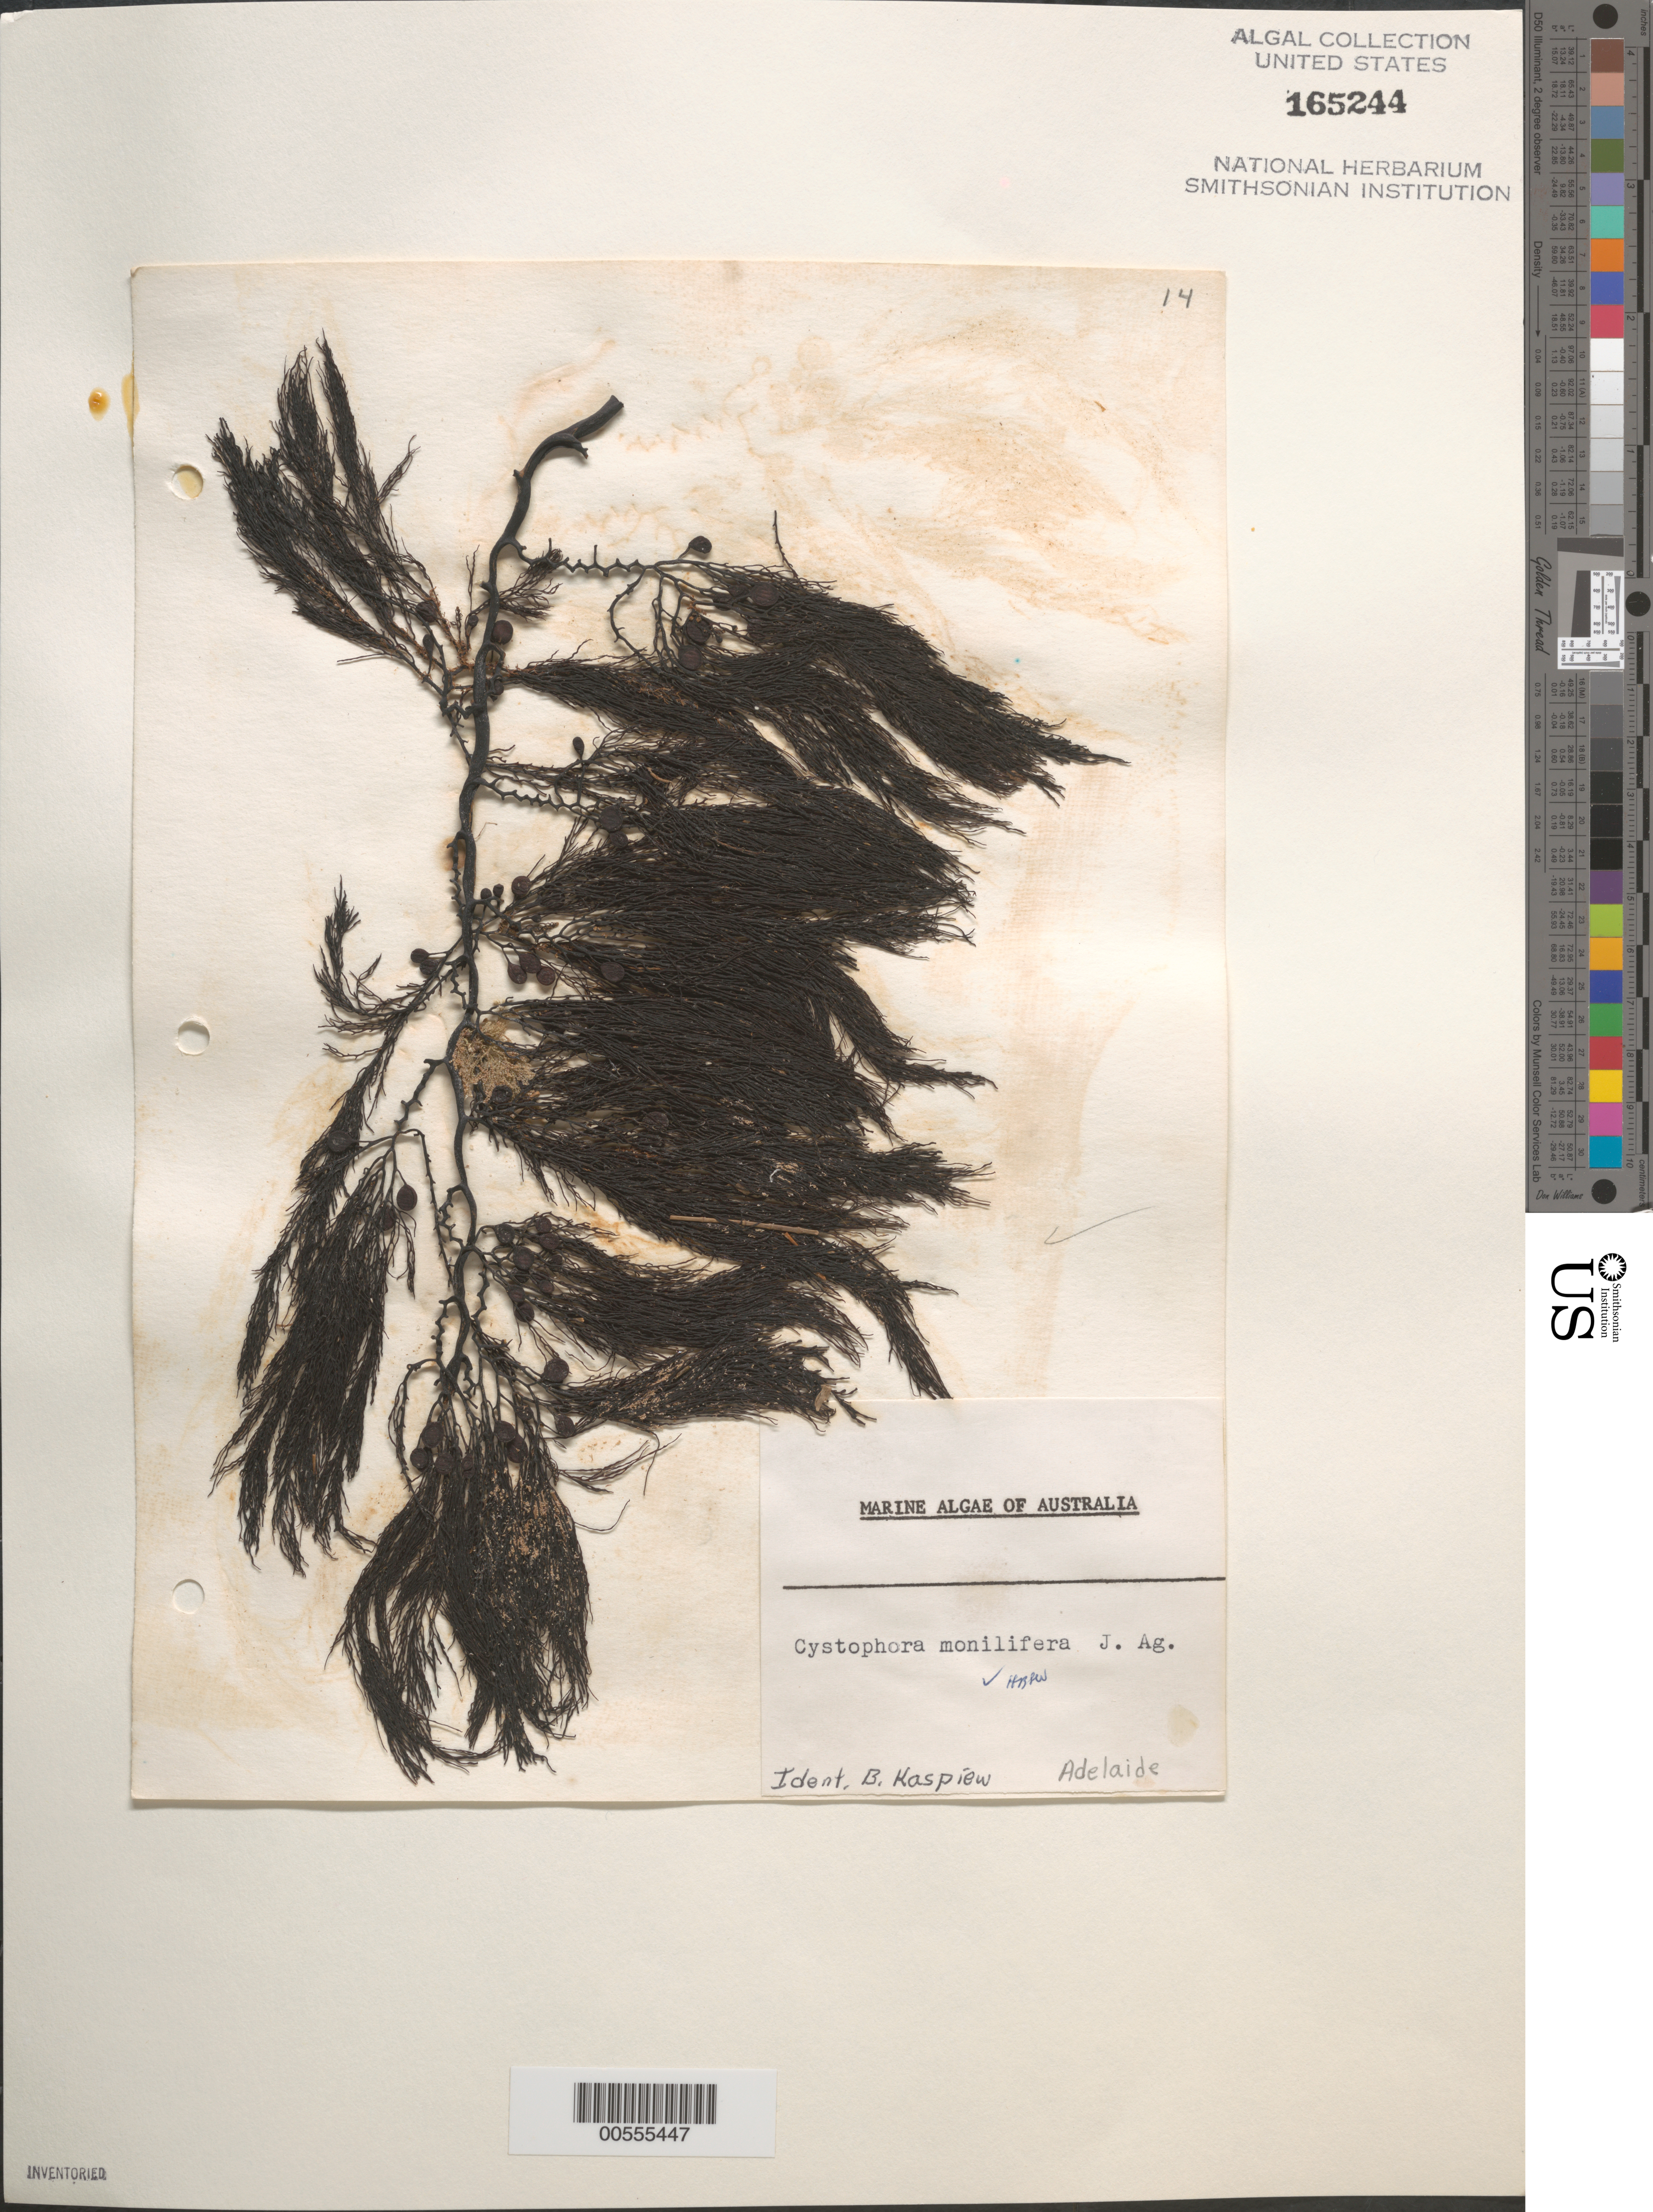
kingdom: Chromista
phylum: Ochrophyta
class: Phaeophyceae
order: Fucales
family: Sargassaceae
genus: Cystophora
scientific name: Cystophora monilifera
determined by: Kaspiew, B.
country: Australia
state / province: South Australia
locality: Adelaide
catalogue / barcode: US 165244